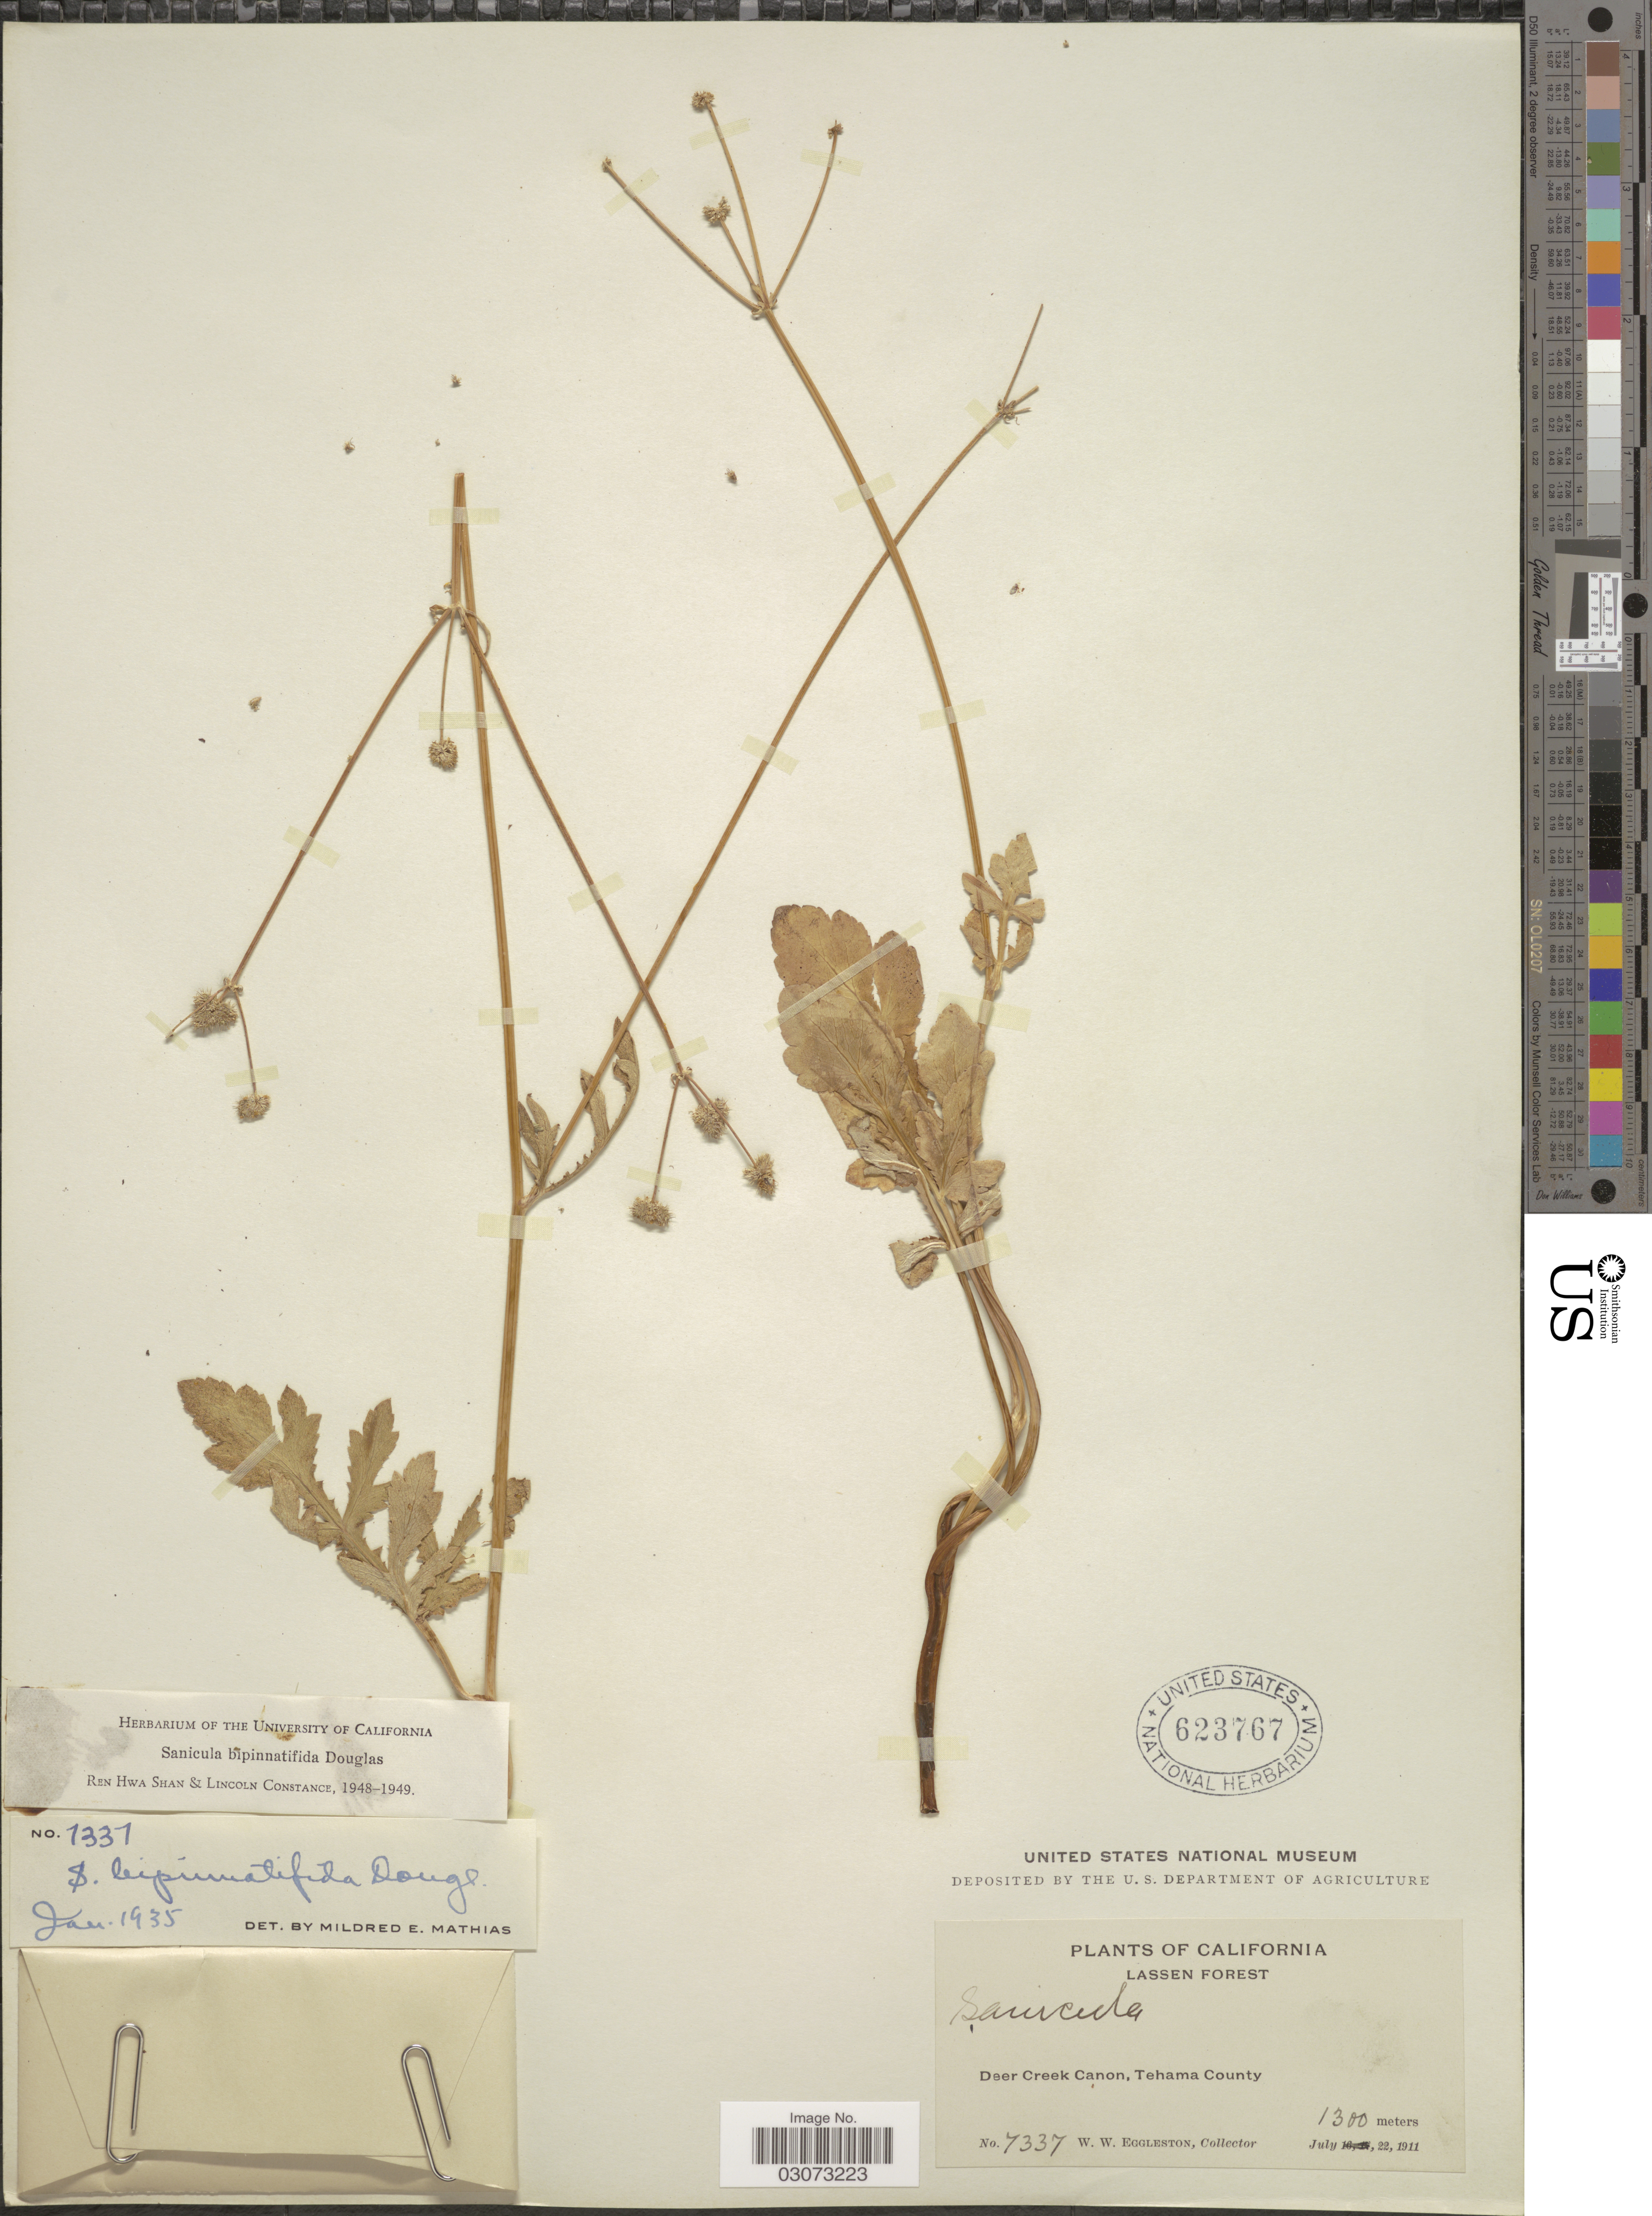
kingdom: Plantae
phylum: Tracheophyta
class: Magnoliopsida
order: Apiales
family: Apiaceae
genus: Sanicula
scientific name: Sanicula bipinnatifida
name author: Douglas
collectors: W. W. Eggleston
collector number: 7337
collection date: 1911-07-22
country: United States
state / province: California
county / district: Tehama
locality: Lassen Forest. Deer Creek Canon, Tehama County.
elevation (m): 1300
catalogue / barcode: US 623767